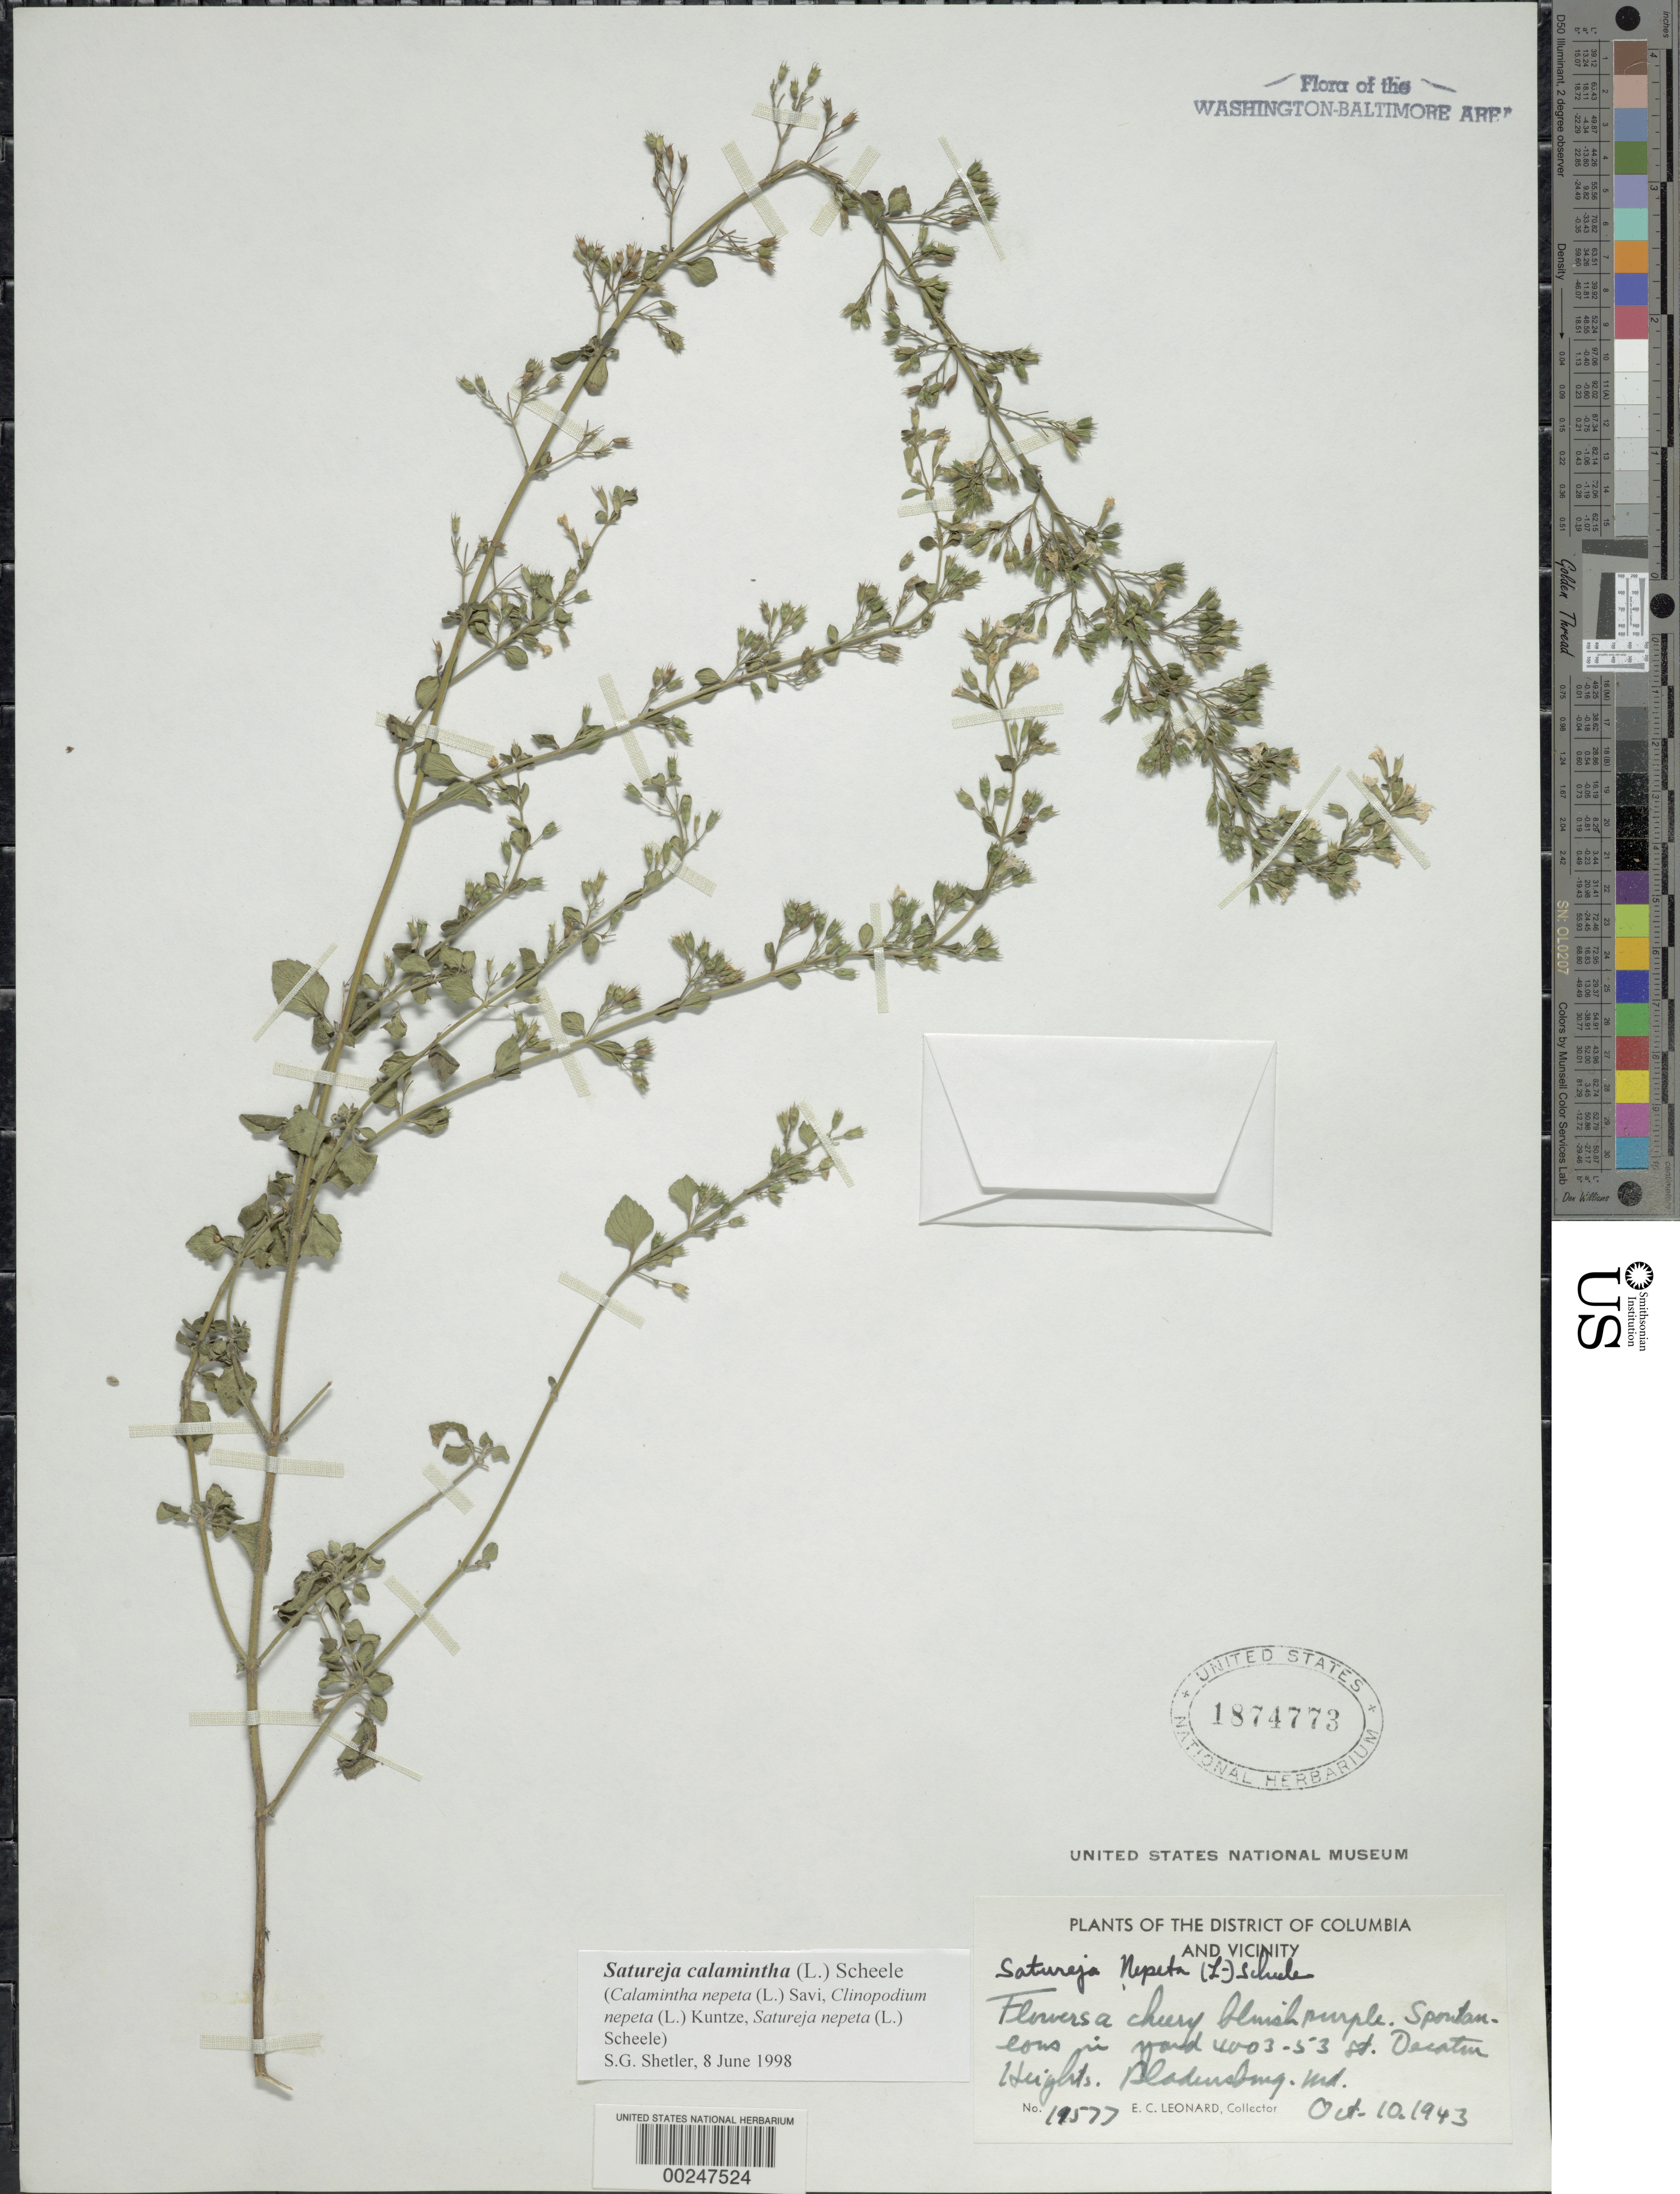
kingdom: Plantae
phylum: Tracheophyta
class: Magnoliopsida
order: Lamiales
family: Lamiaceae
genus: Clinopodium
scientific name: Clinopodium nepeta subsp. glandulosum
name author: (Req.) Govaerts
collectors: E. C. Leonard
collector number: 19577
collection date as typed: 10 Oct 1943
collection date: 1943-10-10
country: United States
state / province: Maryland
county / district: Prince George's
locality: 4003 53rd St, Decatur Heights, Bladensburg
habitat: In yard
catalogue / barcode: US 1874773